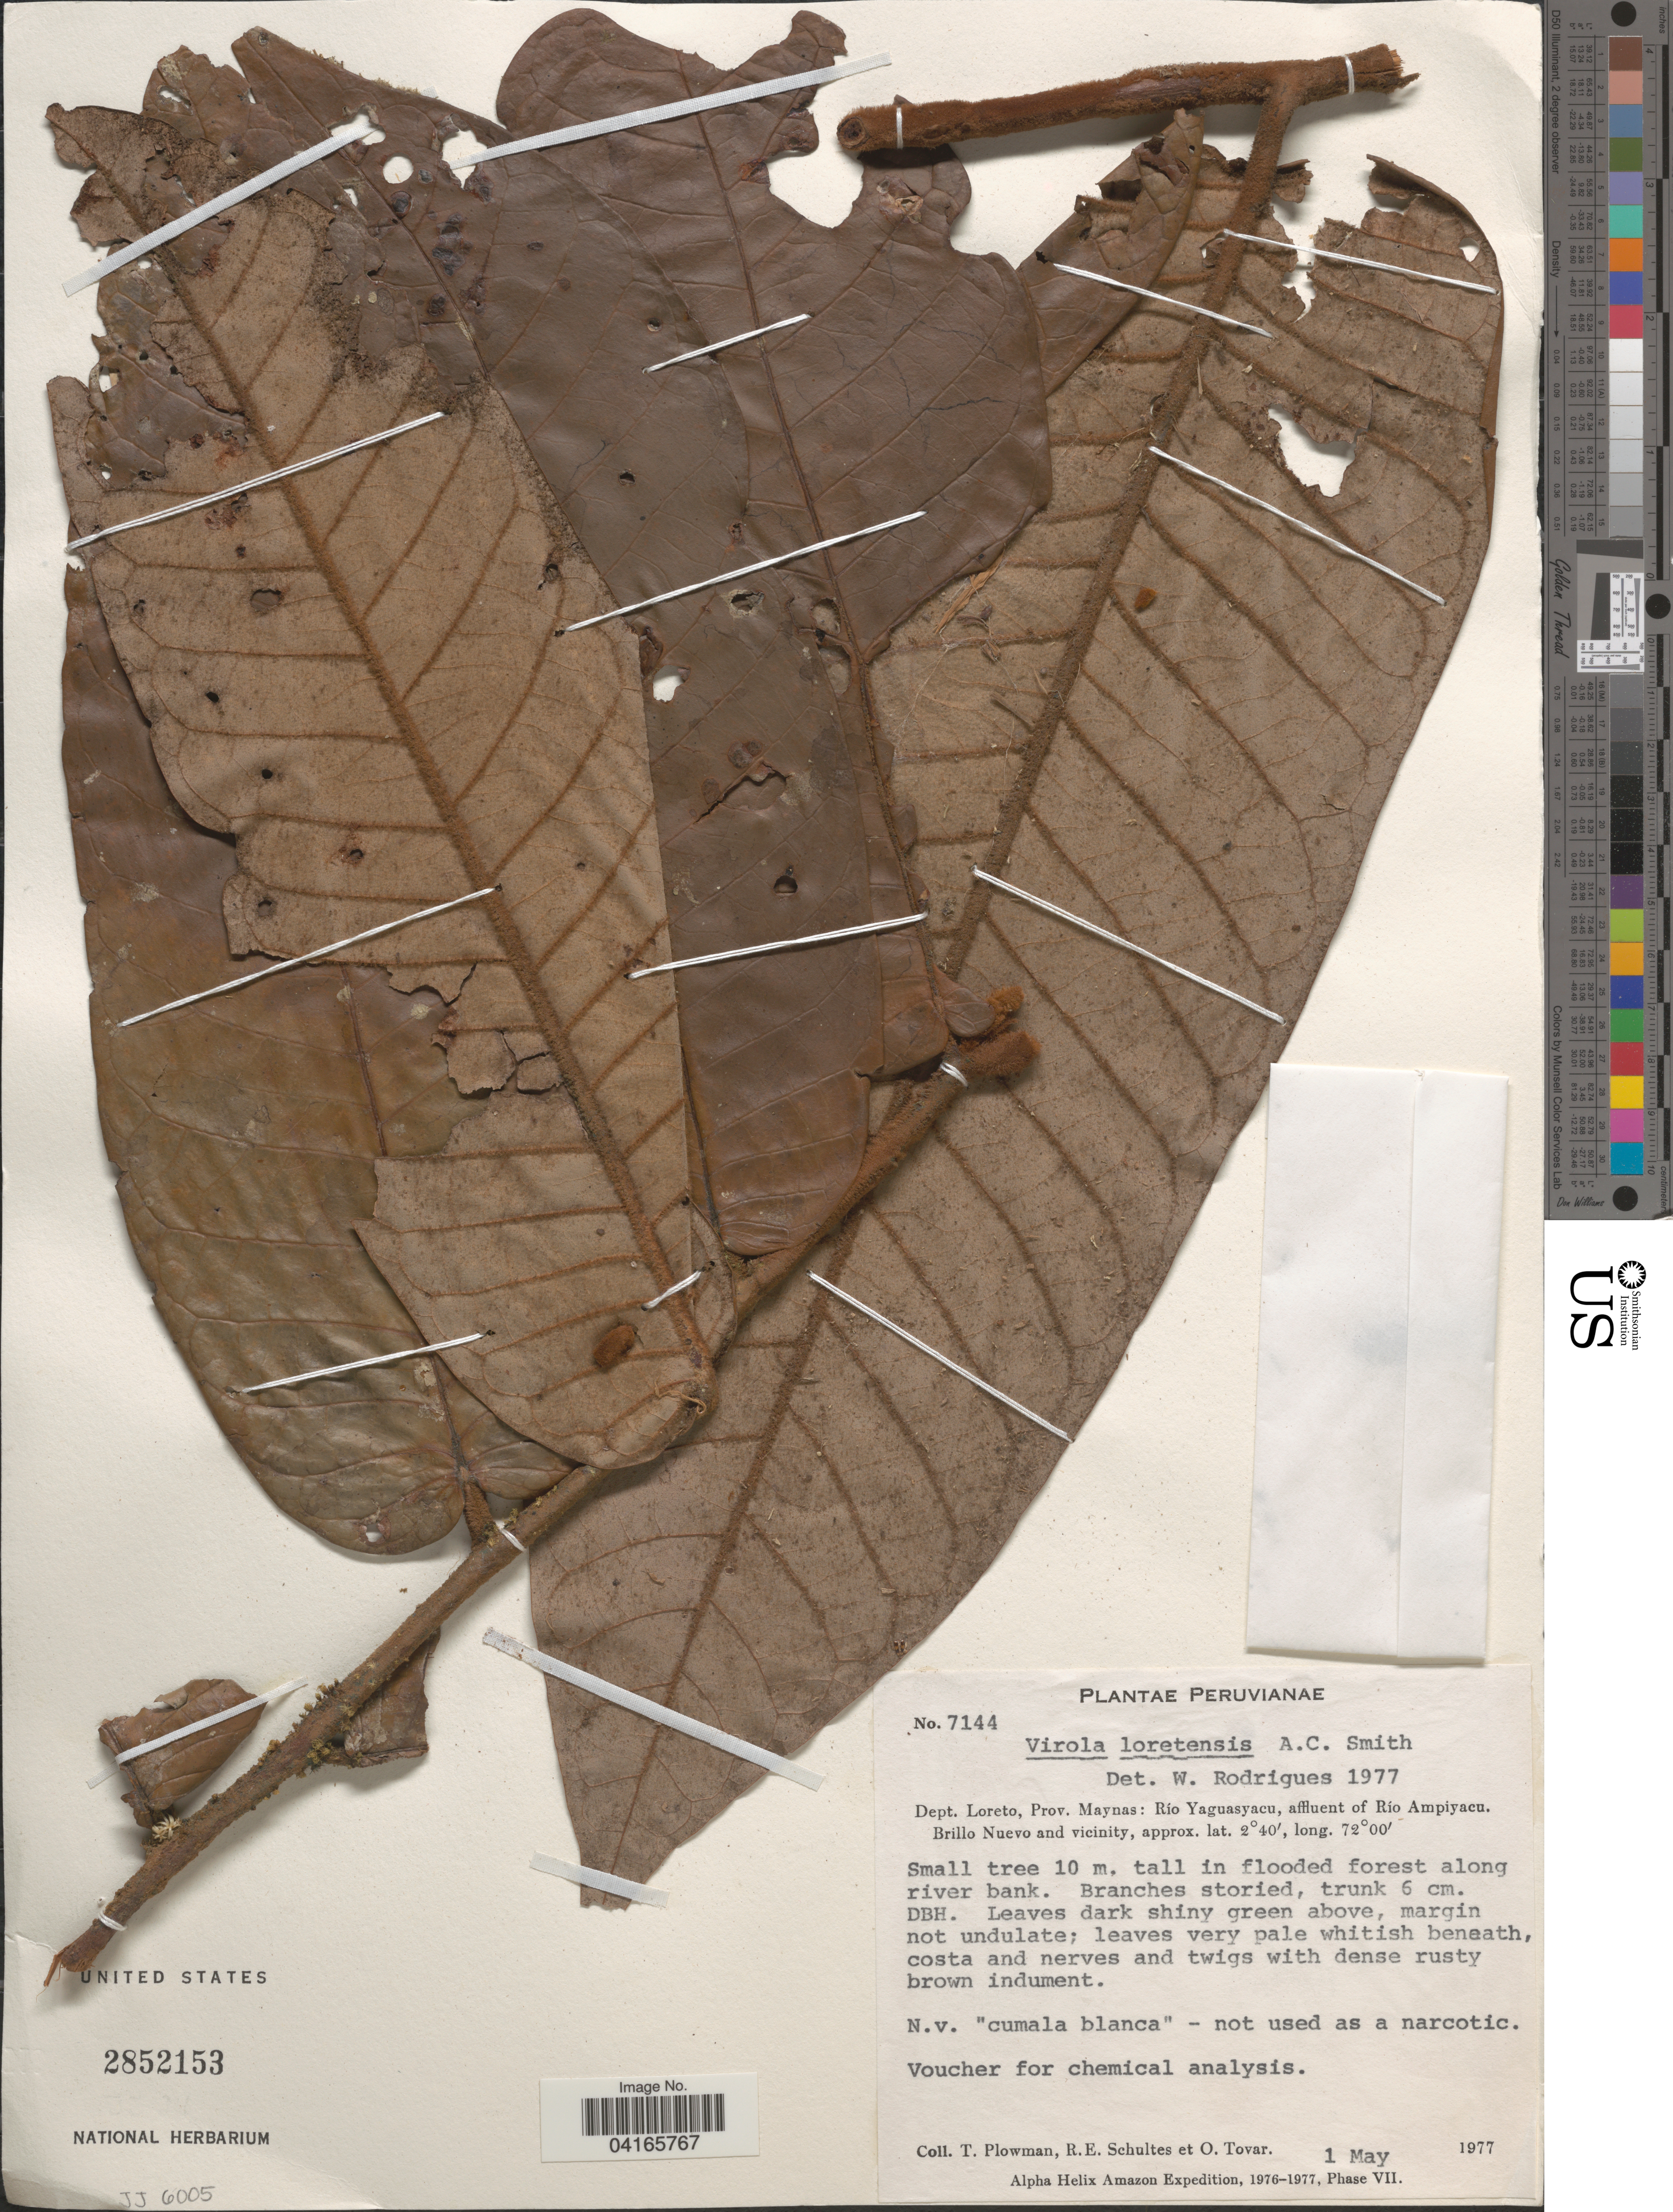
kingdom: Plantae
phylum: Tracheophyta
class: Magnoliopsida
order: Magnoliales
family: Myristicaceae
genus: Virola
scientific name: Virola loretensis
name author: A.C. Sm.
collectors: T. Plowman, R. E. Schultes & O. Tovar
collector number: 7144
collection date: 1977-05-01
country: Peru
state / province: Loreto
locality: Dept. Loreto, Prov. Maynas: Río Yaguasyacu, affluent of Río Ampiyacu. Brillo Nuevo and vicinity. Forest along river bank. Alpha Helix Amazon Expedition, 1976-1977, Phase VII.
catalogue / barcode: US 2852153